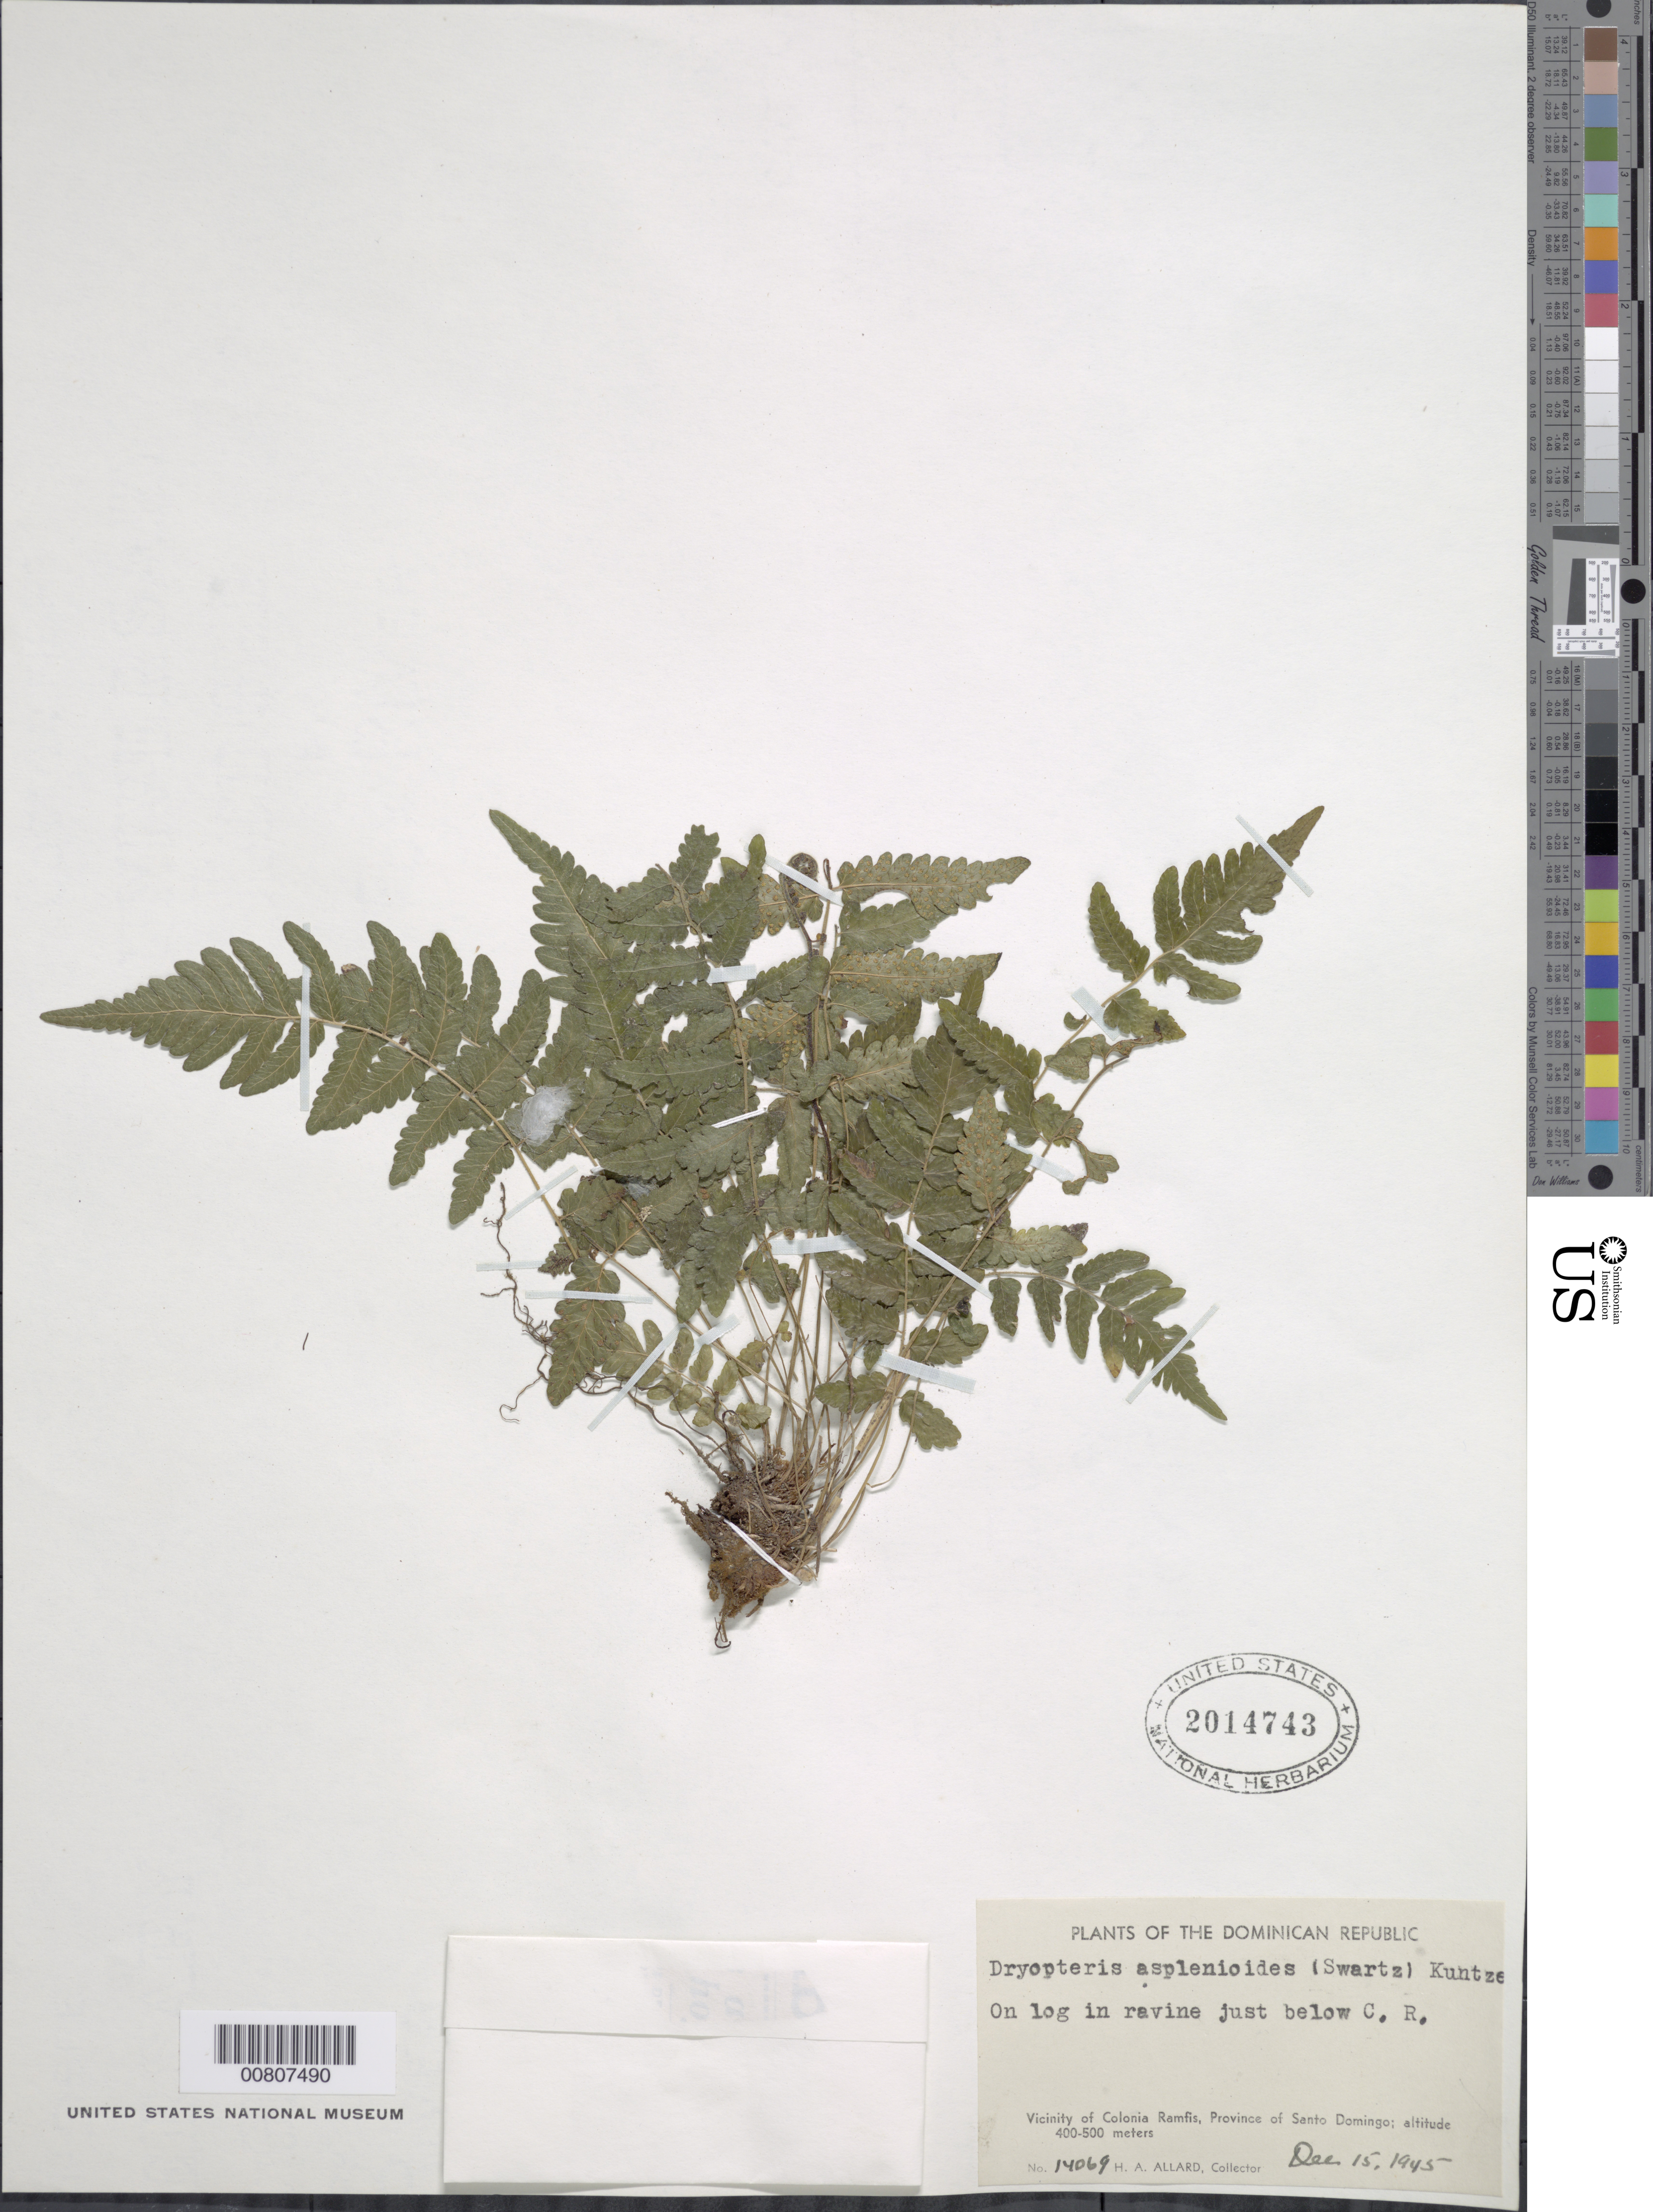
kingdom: Plantae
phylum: Tracheophyta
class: Polypodiopsida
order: Polypodiales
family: Thelypteridaceae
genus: Goniopteris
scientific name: Goniopteris retroflexa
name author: (L.) Pic. Serm.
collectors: H. A. Allard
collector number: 14069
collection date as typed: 15 Dec 1945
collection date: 1945-12-15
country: Dominican Republic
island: Hispaniola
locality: Prov. Santo Domingo, just below Colonia Ramfis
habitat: On log in ravine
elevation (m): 400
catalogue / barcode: US 2014743